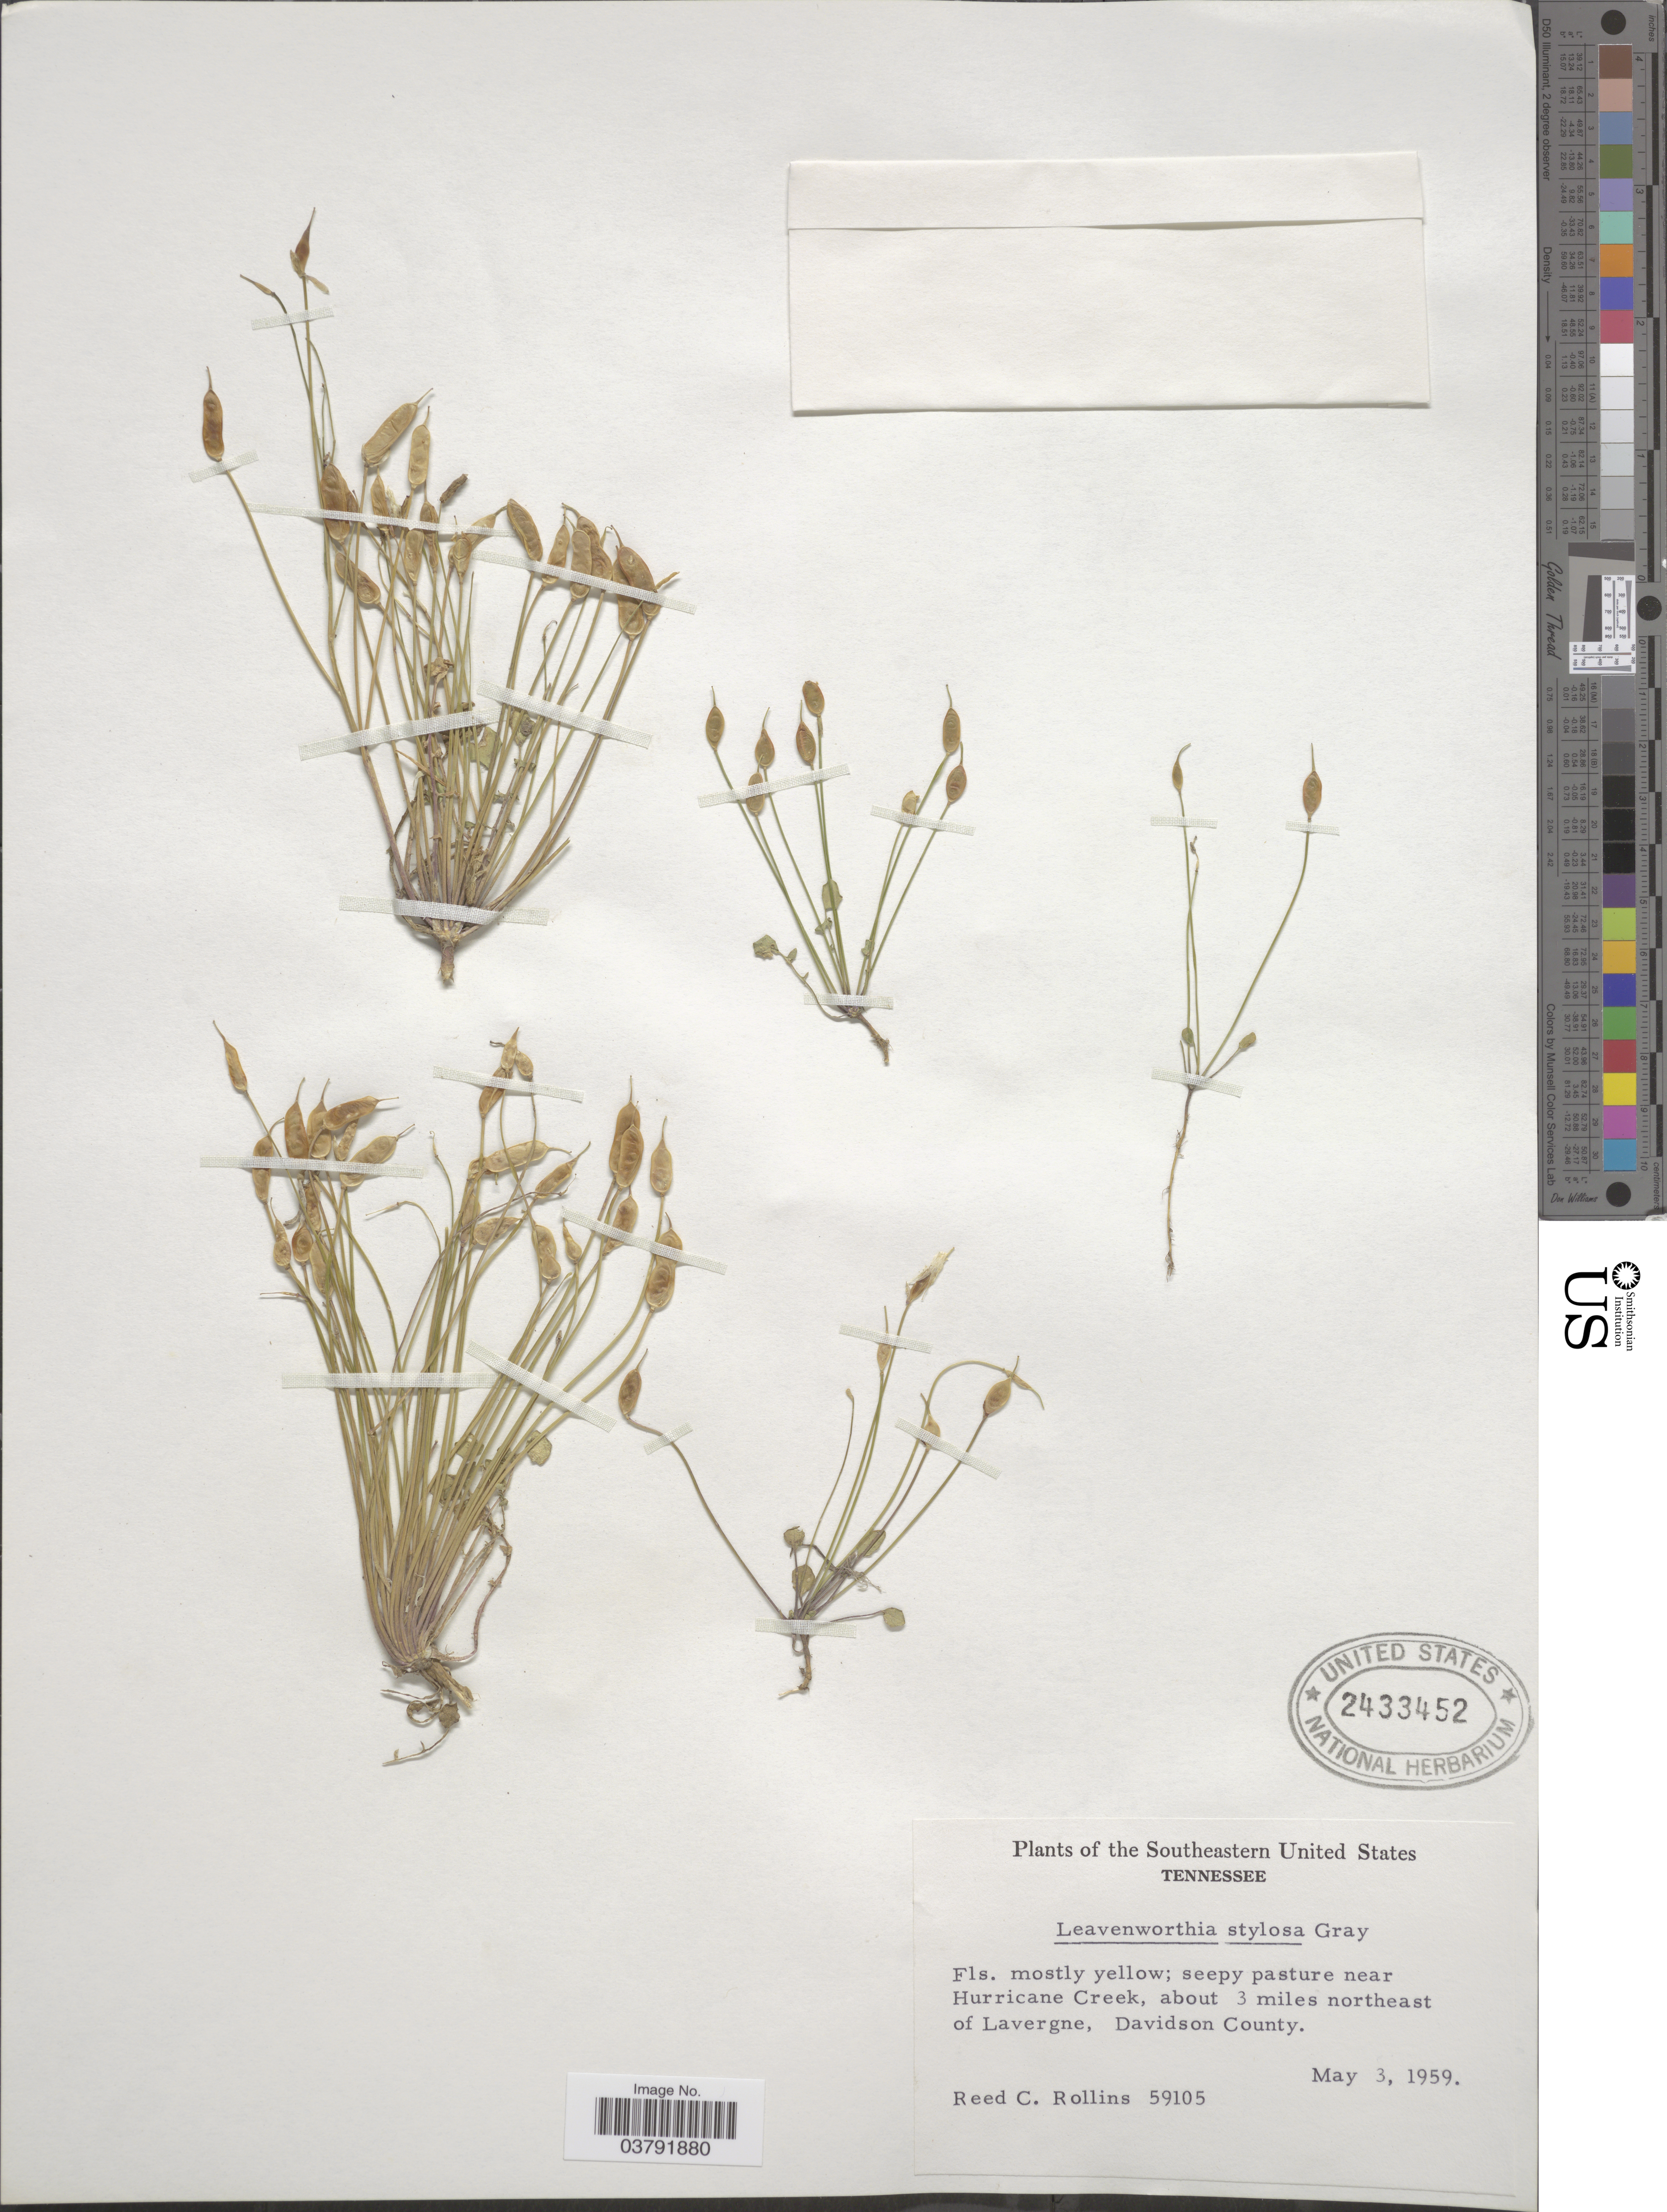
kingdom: Plantae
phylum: Tracheophyta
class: Magnoliopsida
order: Brassicales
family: Brassicaceae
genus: Leavenworthia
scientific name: Leavenworthia stylosa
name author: A. Gray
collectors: R. C. Rollins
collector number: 59105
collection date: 1959-05-03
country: United States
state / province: Tennessee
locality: Southeastern United States. Seepy pasture near Hurricane Creek, about 3 miles northeast of Lavergne, Davidson County.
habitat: seepy pasture near creek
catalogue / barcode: US 2433452